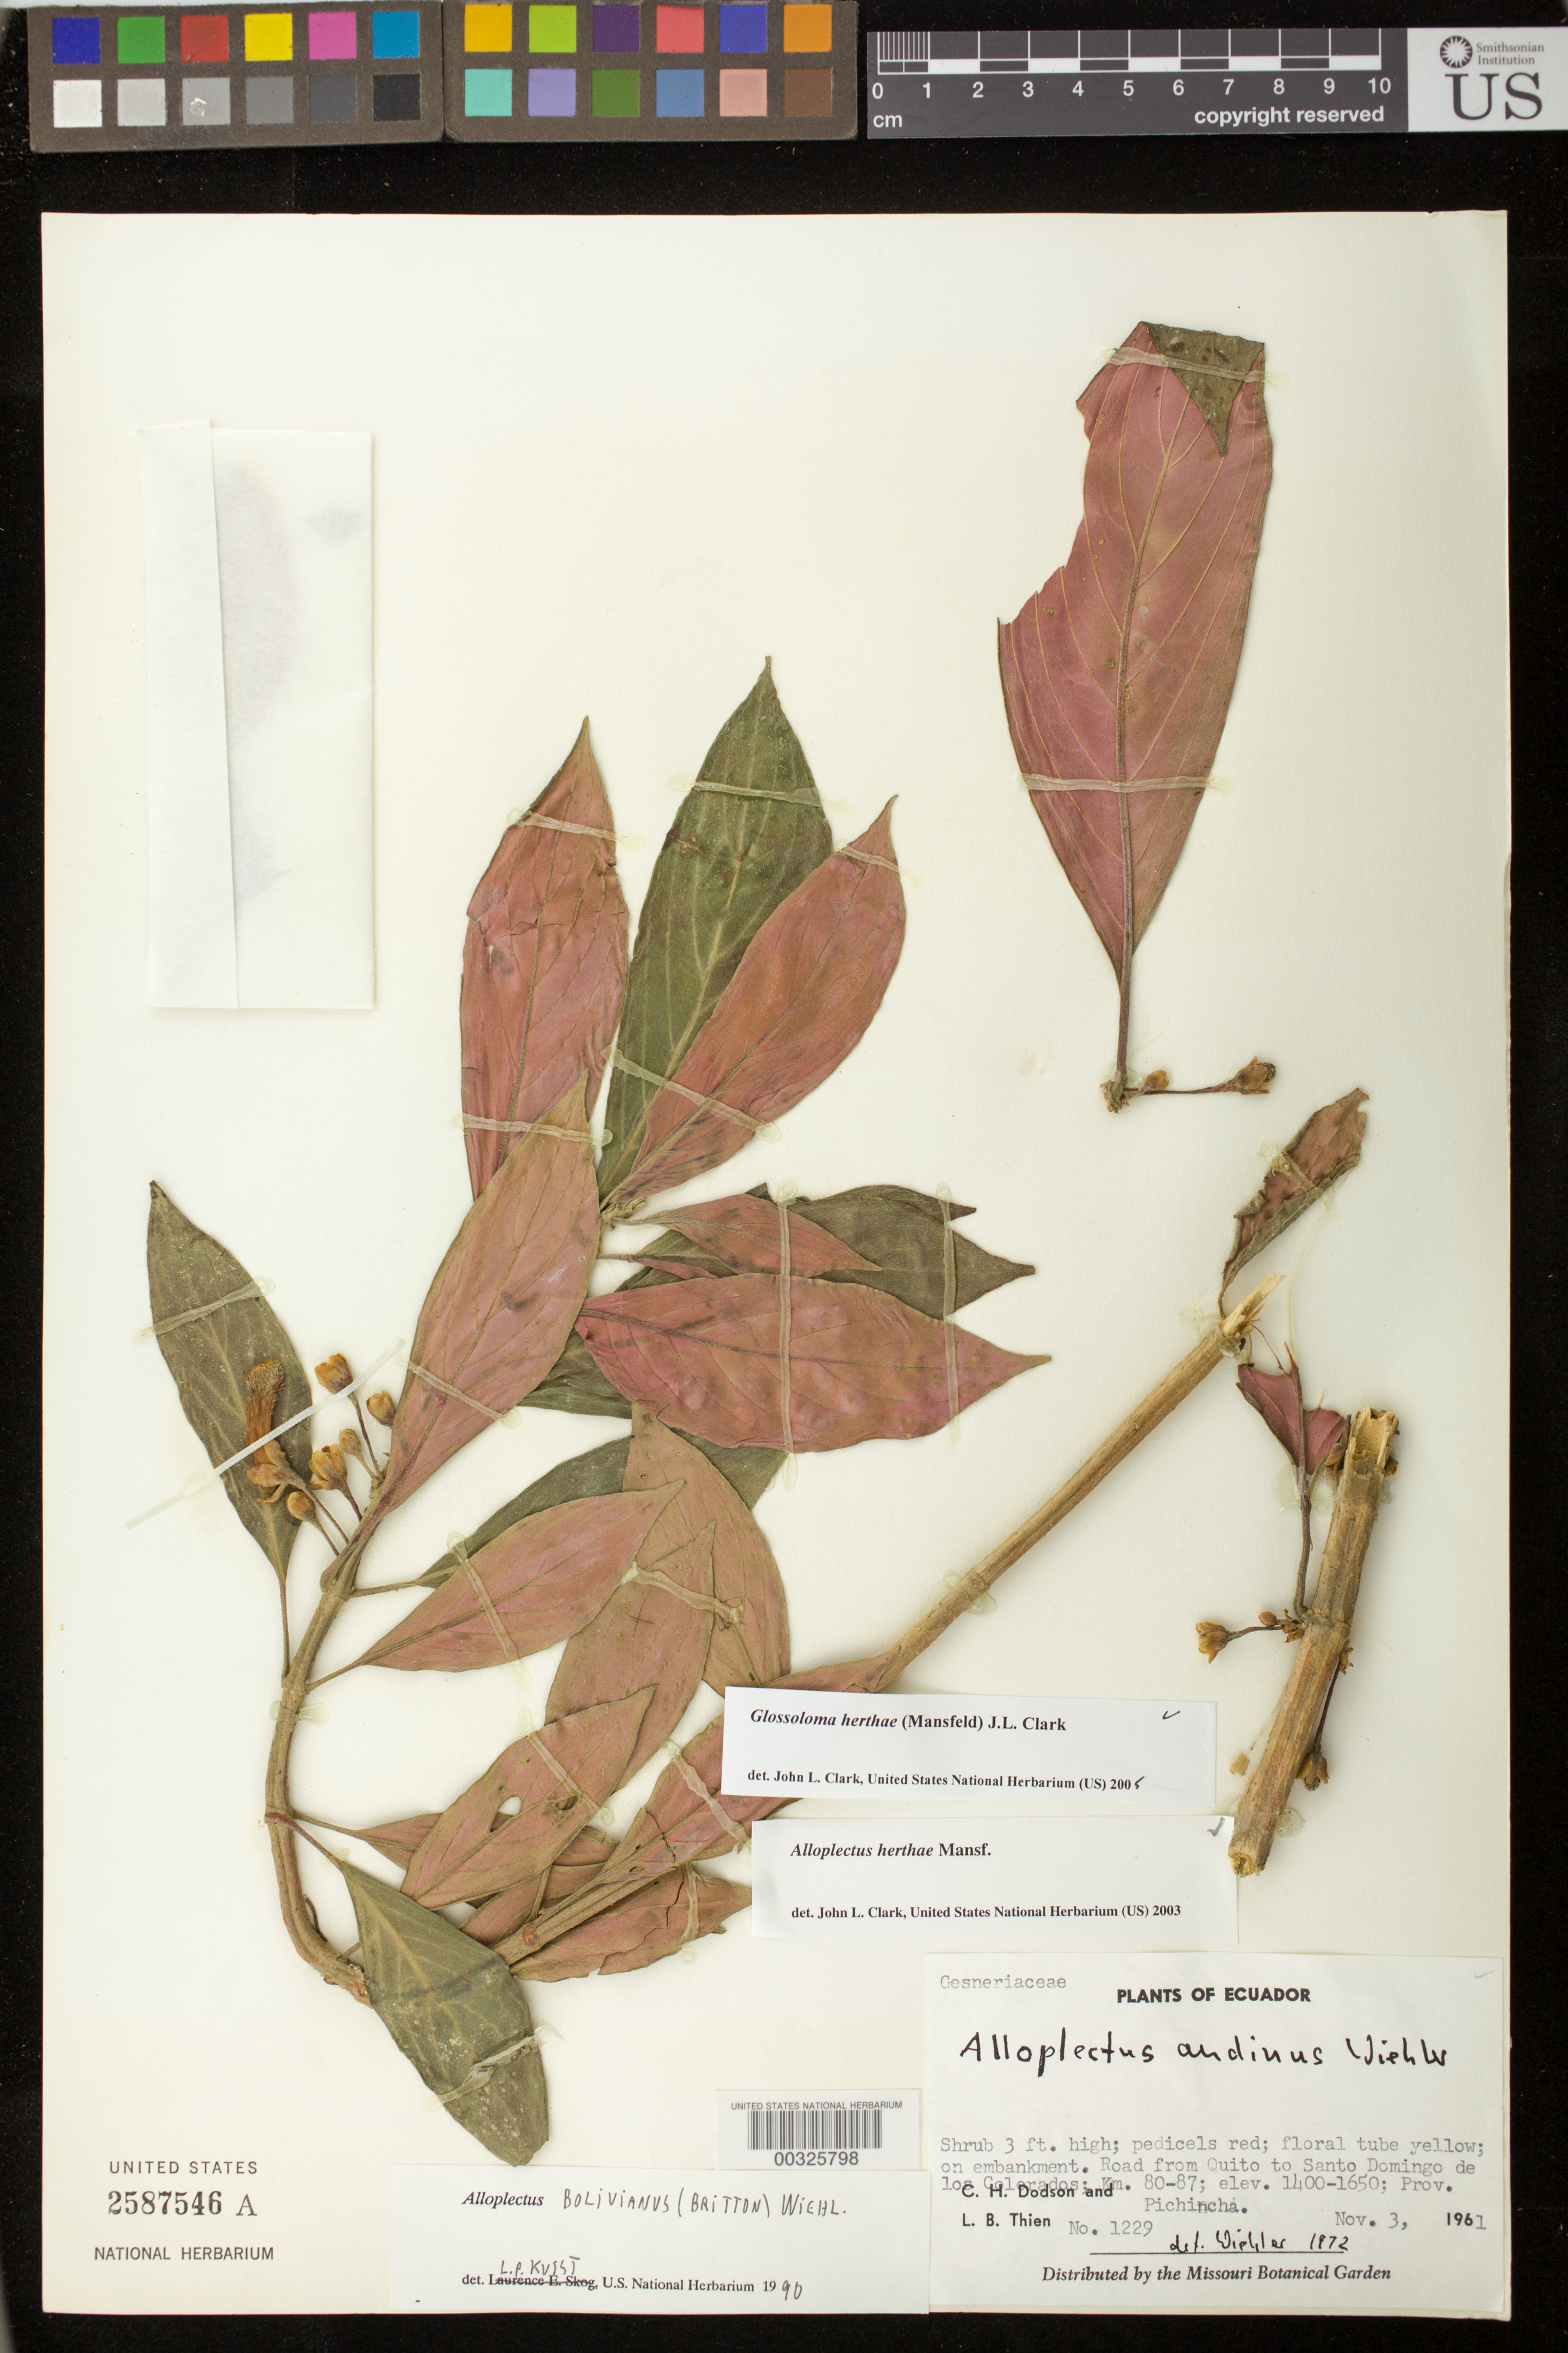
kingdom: Plantae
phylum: Tracheophyta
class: Magnoliopsida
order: Lamiales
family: Gesneriaceae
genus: Glossoloma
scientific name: Glossoloma herthae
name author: (Mansf.) J.L. Clark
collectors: C. H. Dodson & L. Thien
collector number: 1229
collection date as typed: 03 Nov 1961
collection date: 1961-11-03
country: Ecuador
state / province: Pichincha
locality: Road from Quito to Santo Domingo de los Colorados, km 80-87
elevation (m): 1400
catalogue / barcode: US 2587546A